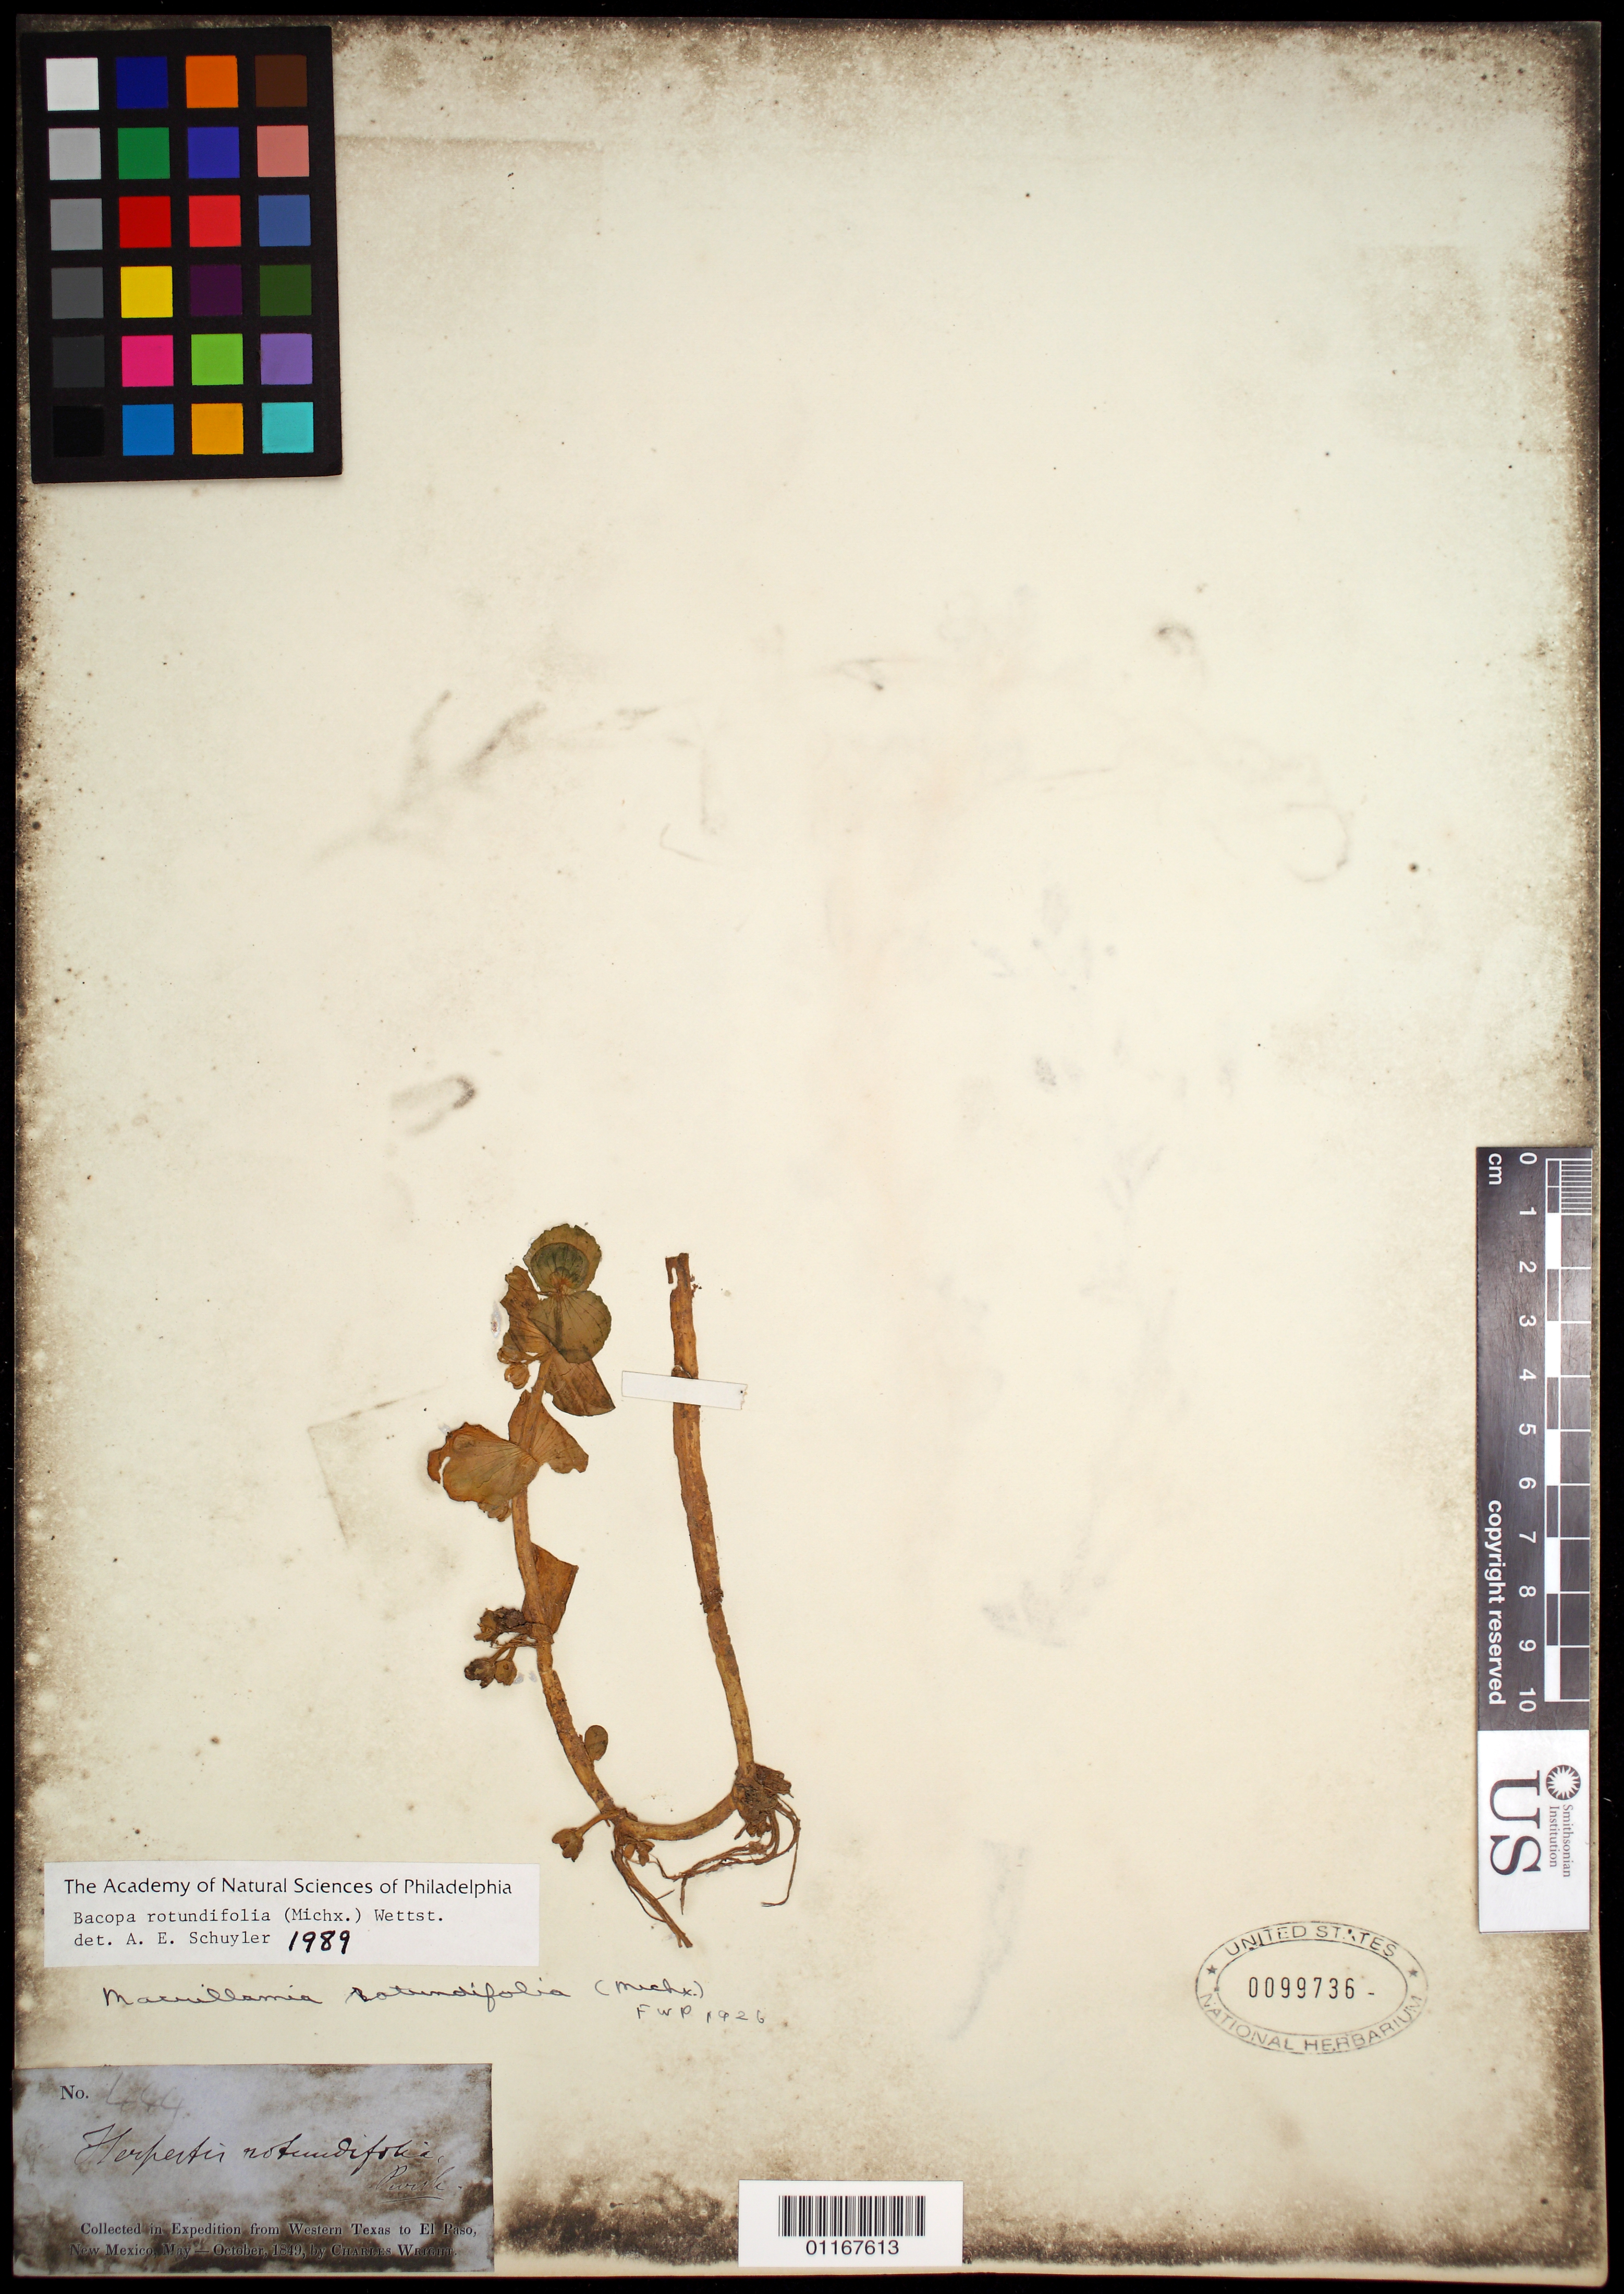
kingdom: Plantae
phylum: Tracheophyta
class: Magnoliopsida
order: Lamiales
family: Plantaginaceae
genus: Bacopa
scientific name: Bacopa rotundifolia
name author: (Michx.) Wettst.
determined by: Schuyler, A. E.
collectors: C. Wright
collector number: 444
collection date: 1849-05/1849-10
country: United States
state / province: New Mexico / Texas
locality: from Western Texas to El Paso, New Mexico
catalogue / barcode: US 99736